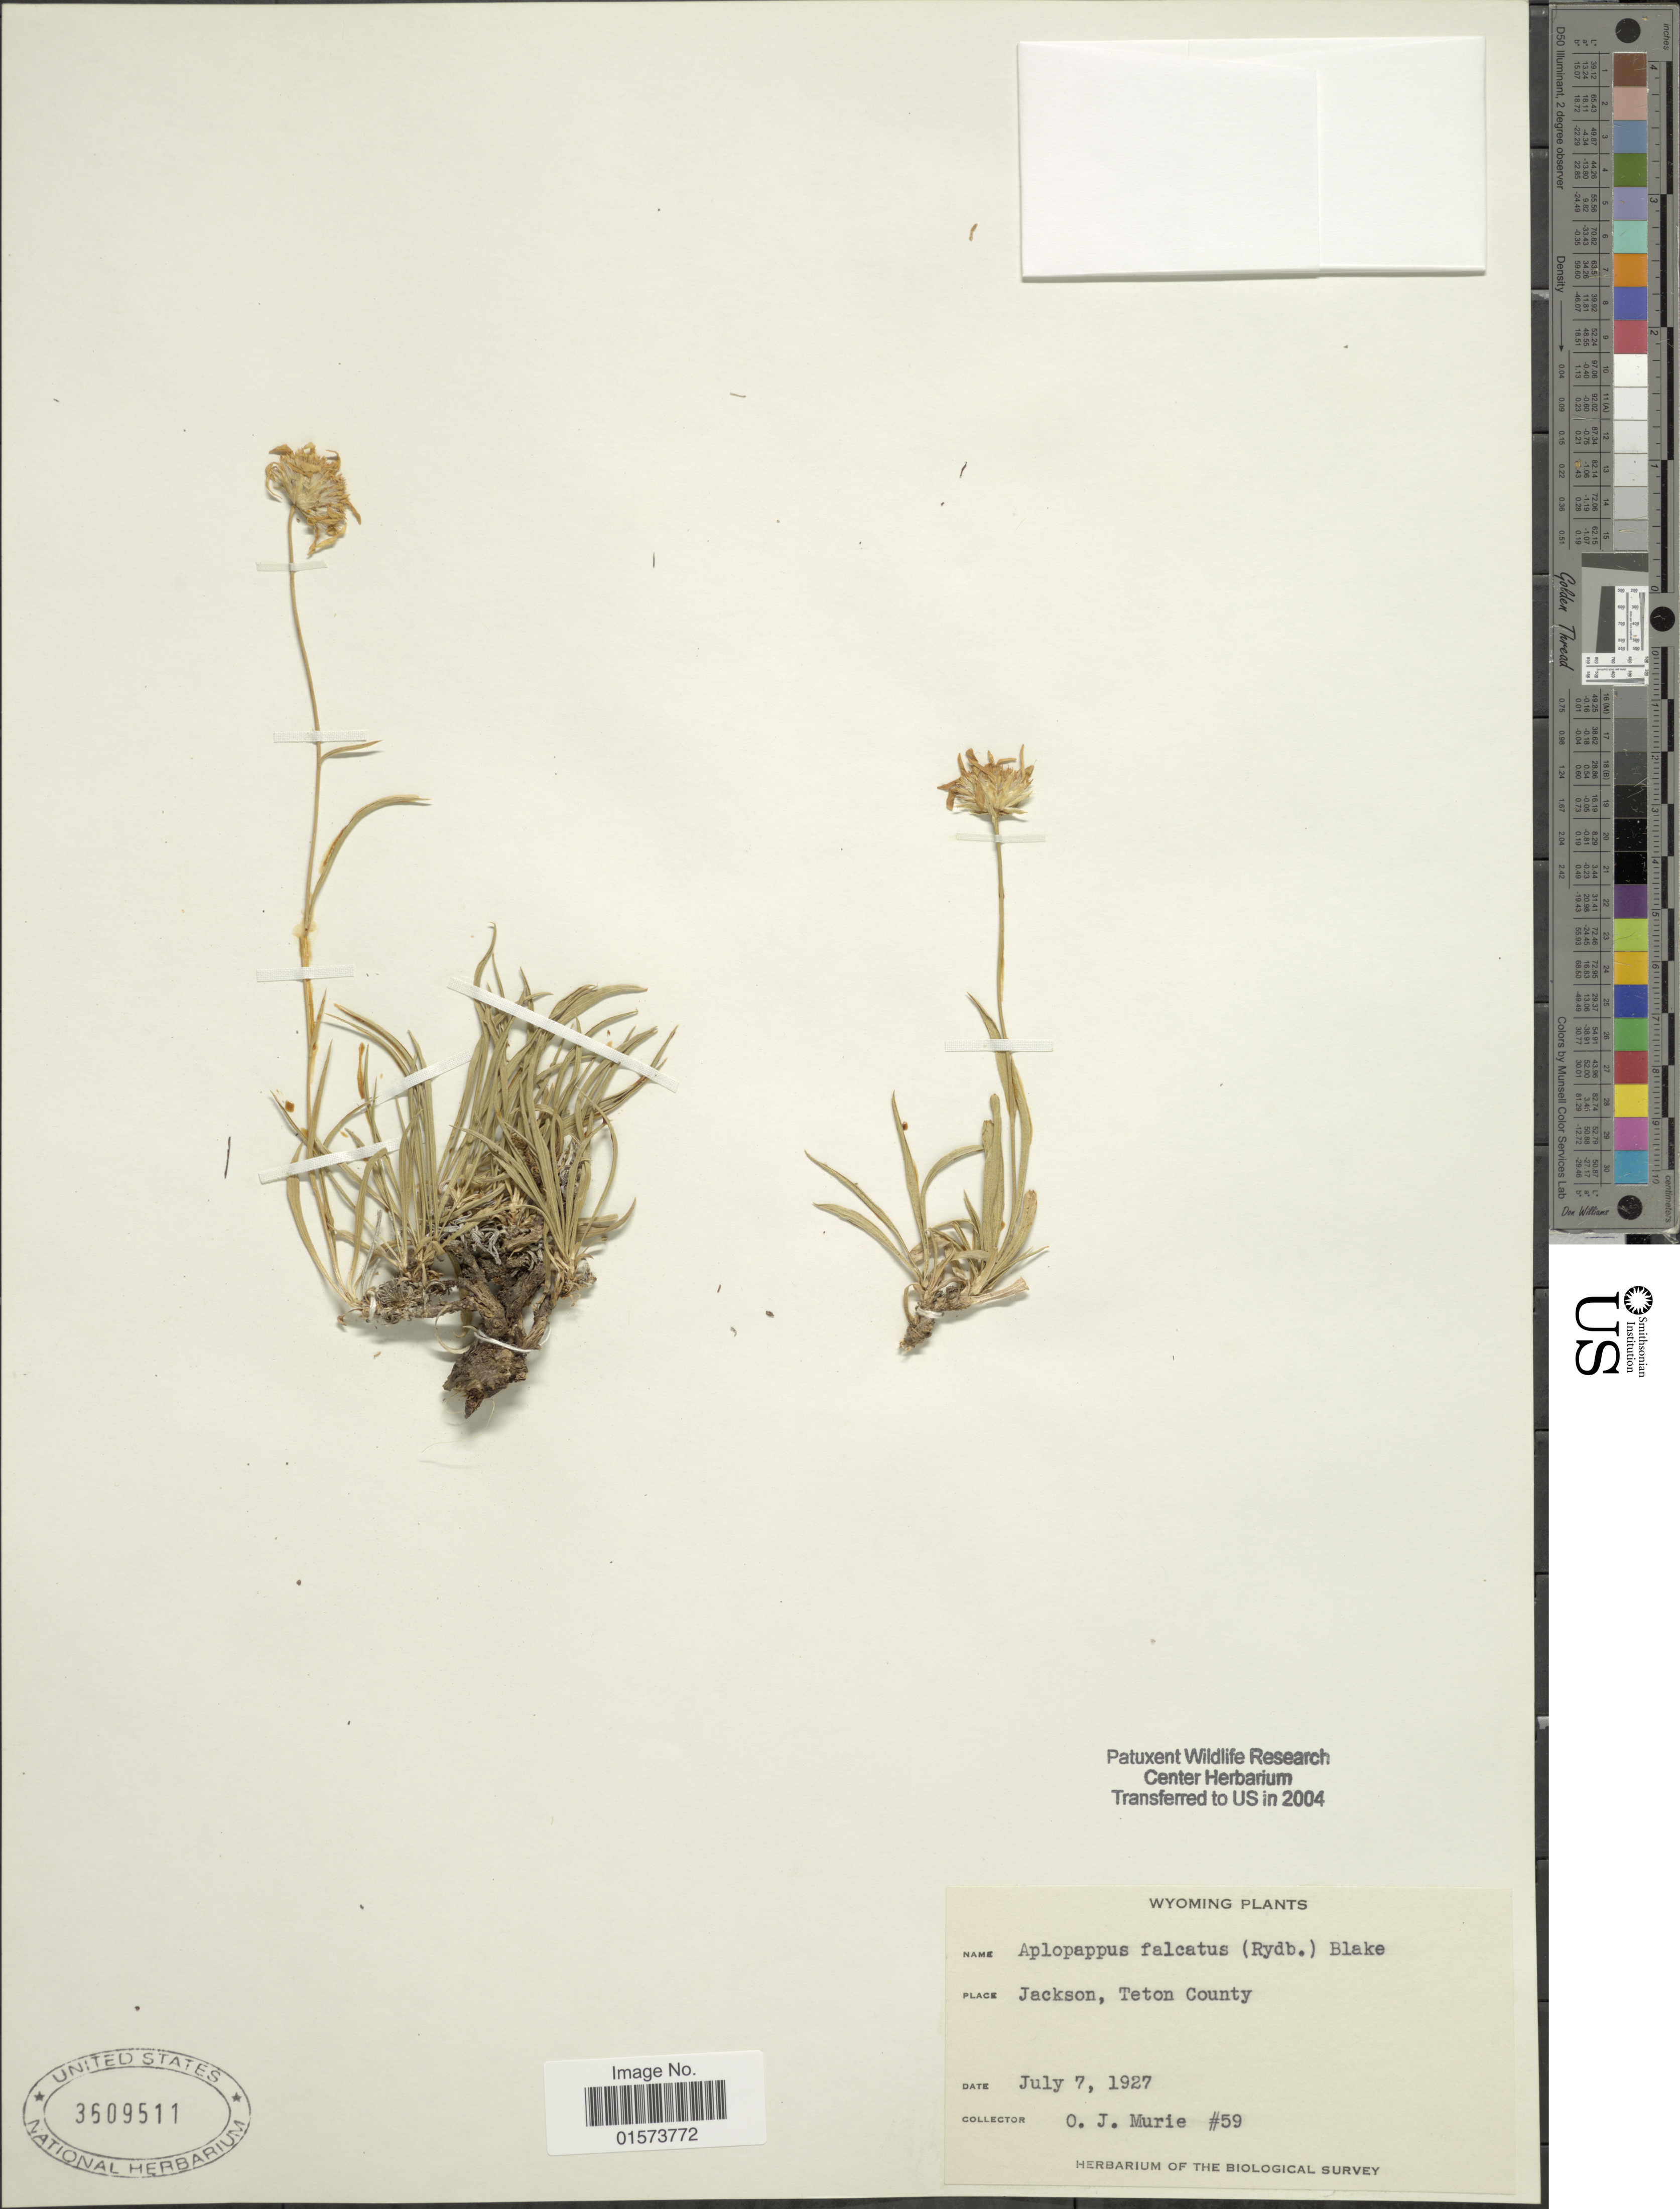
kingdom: Plantae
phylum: Tracheophyta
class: Magnoliopsida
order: Asterales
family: Asteraceae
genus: Stenotus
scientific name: Stenotus lanuginosus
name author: (A. Gray) Greene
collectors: O. Murie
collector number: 59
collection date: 1926-07-07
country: United States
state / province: Wyoming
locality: Jackson, teton County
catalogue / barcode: US 3509511